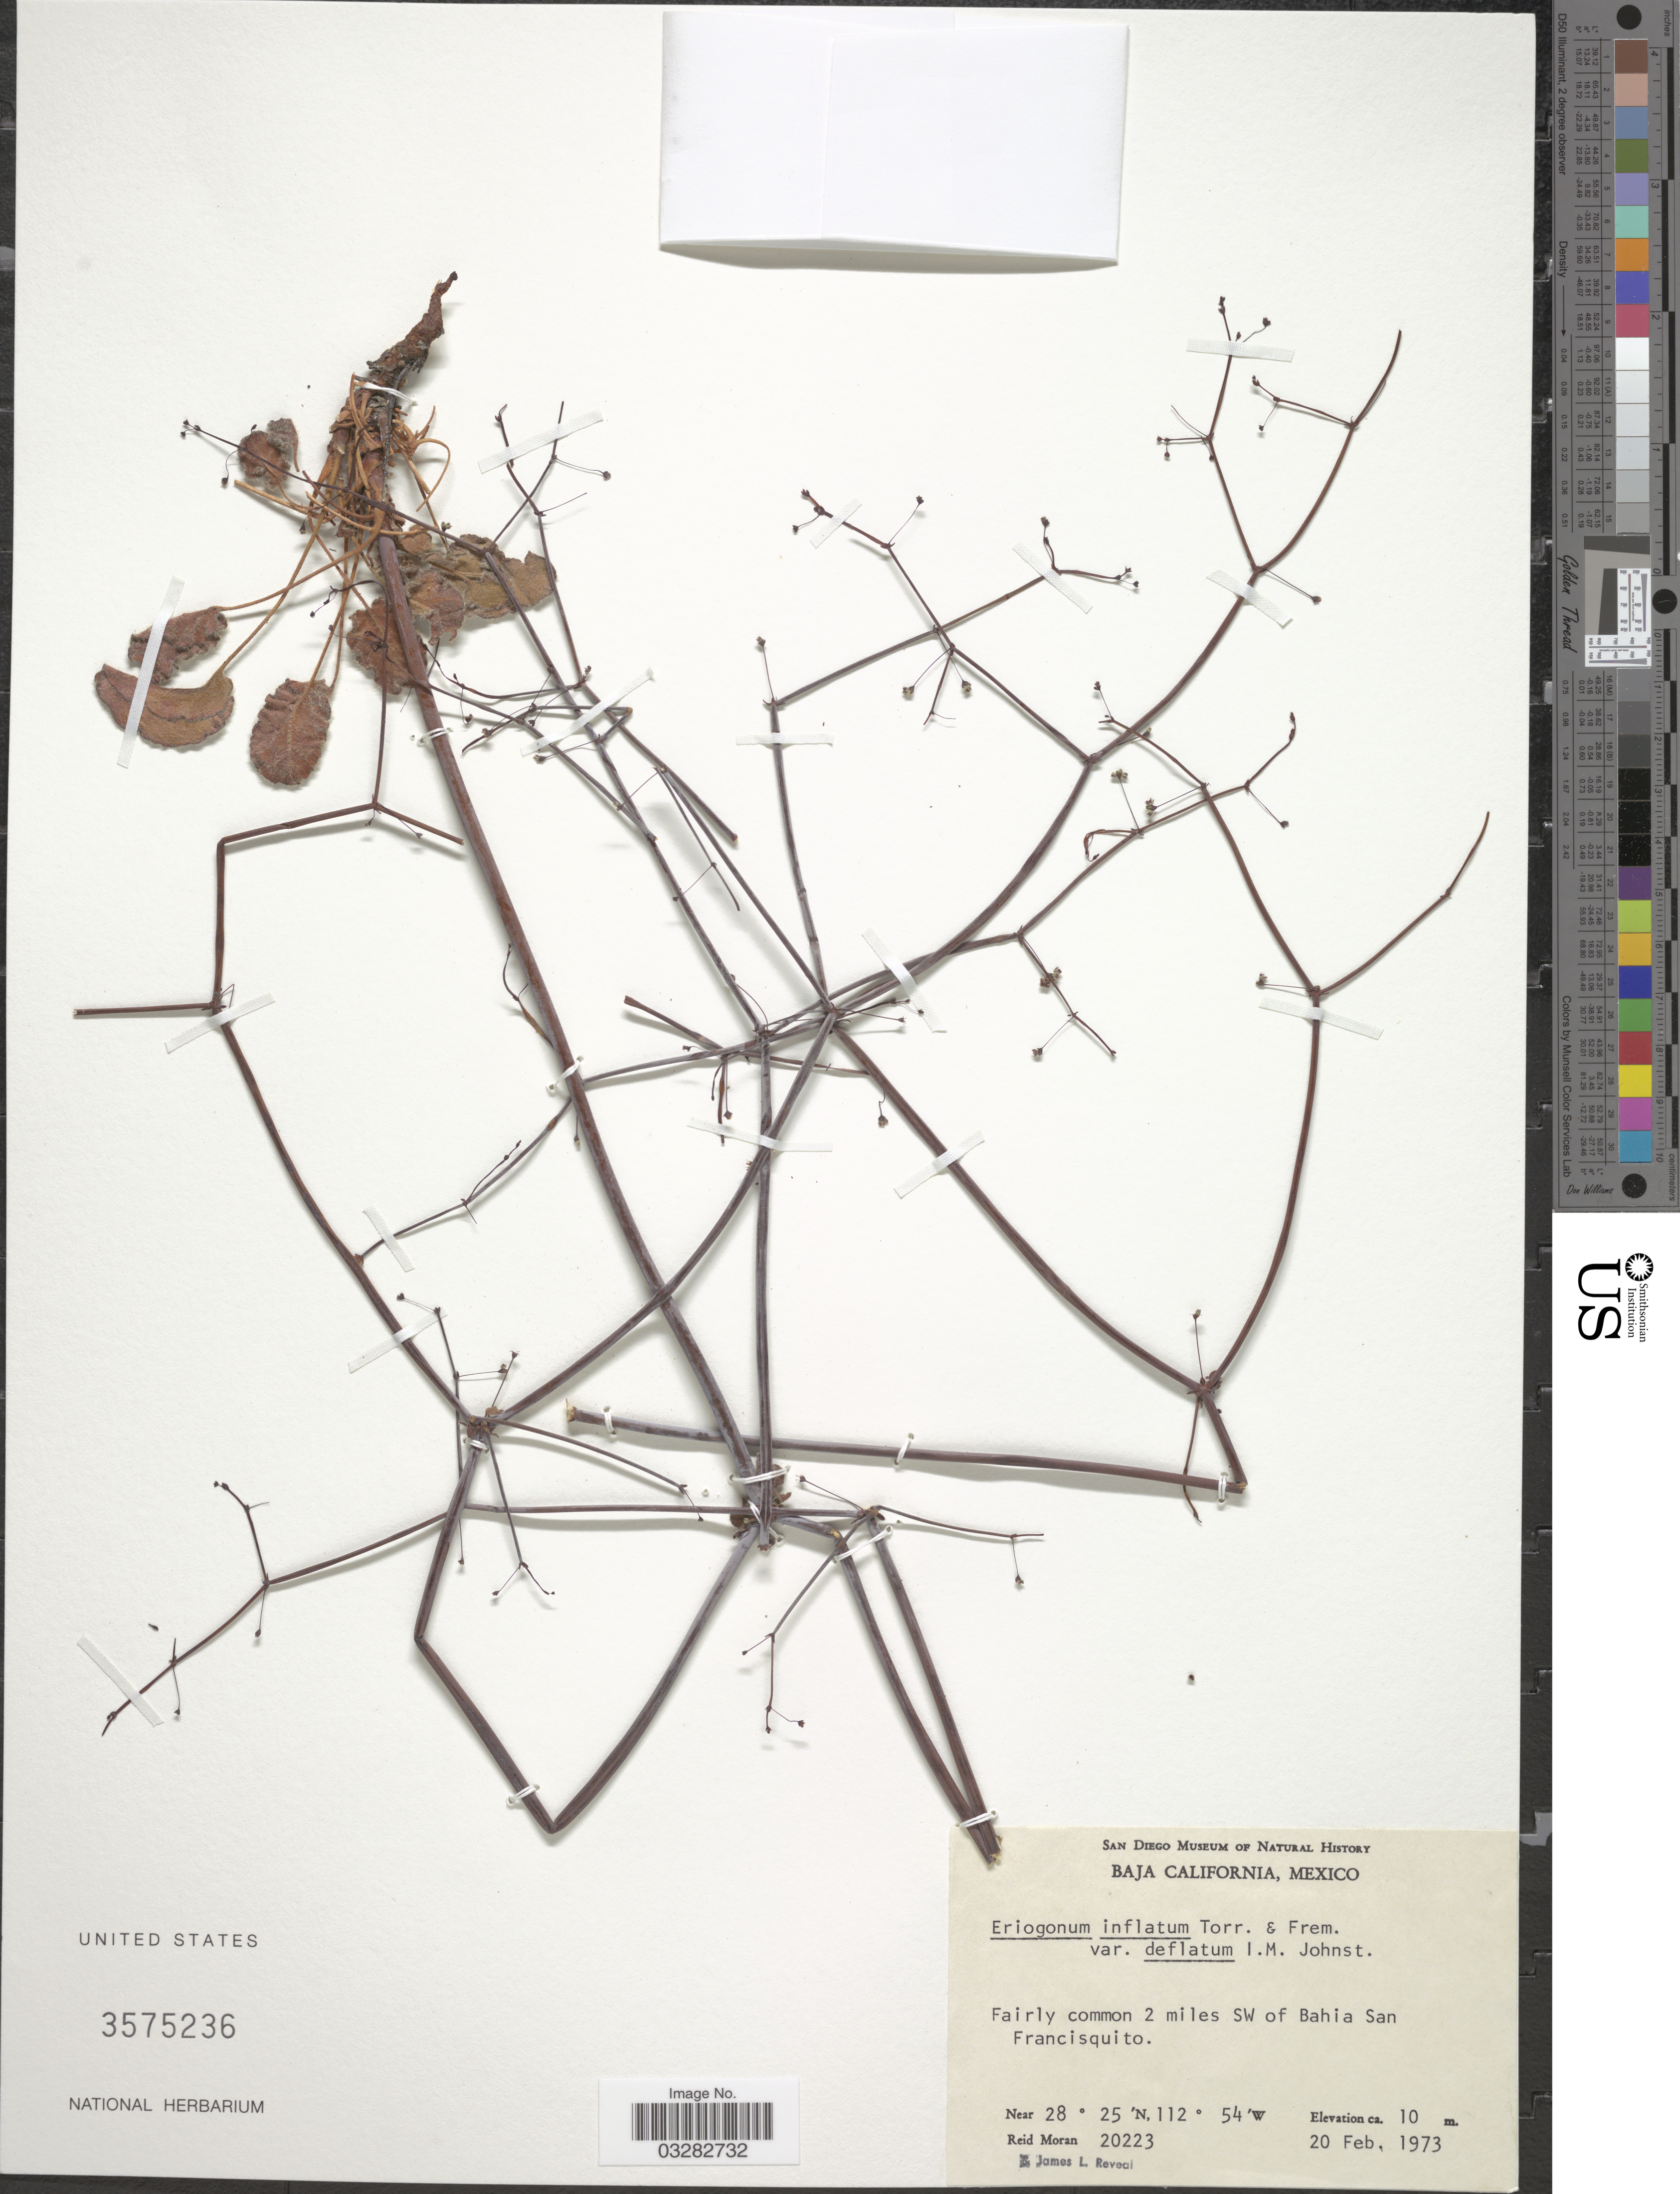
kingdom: Plantae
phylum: Tracheophyta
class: Magnoliopsida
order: Caryophyllales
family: Polygonaceae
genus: Eriogonum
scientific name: Eriogonum inflatum var. deflatum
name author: I.M. Johnst.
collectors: R. V. Moran & J. L. Reveal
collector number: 20223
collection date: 1973-02-20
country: Mexico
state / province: Baja California Norte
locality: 2 miles SW of Bahia San Francisquito.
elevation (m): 10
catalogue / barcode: US 3575236